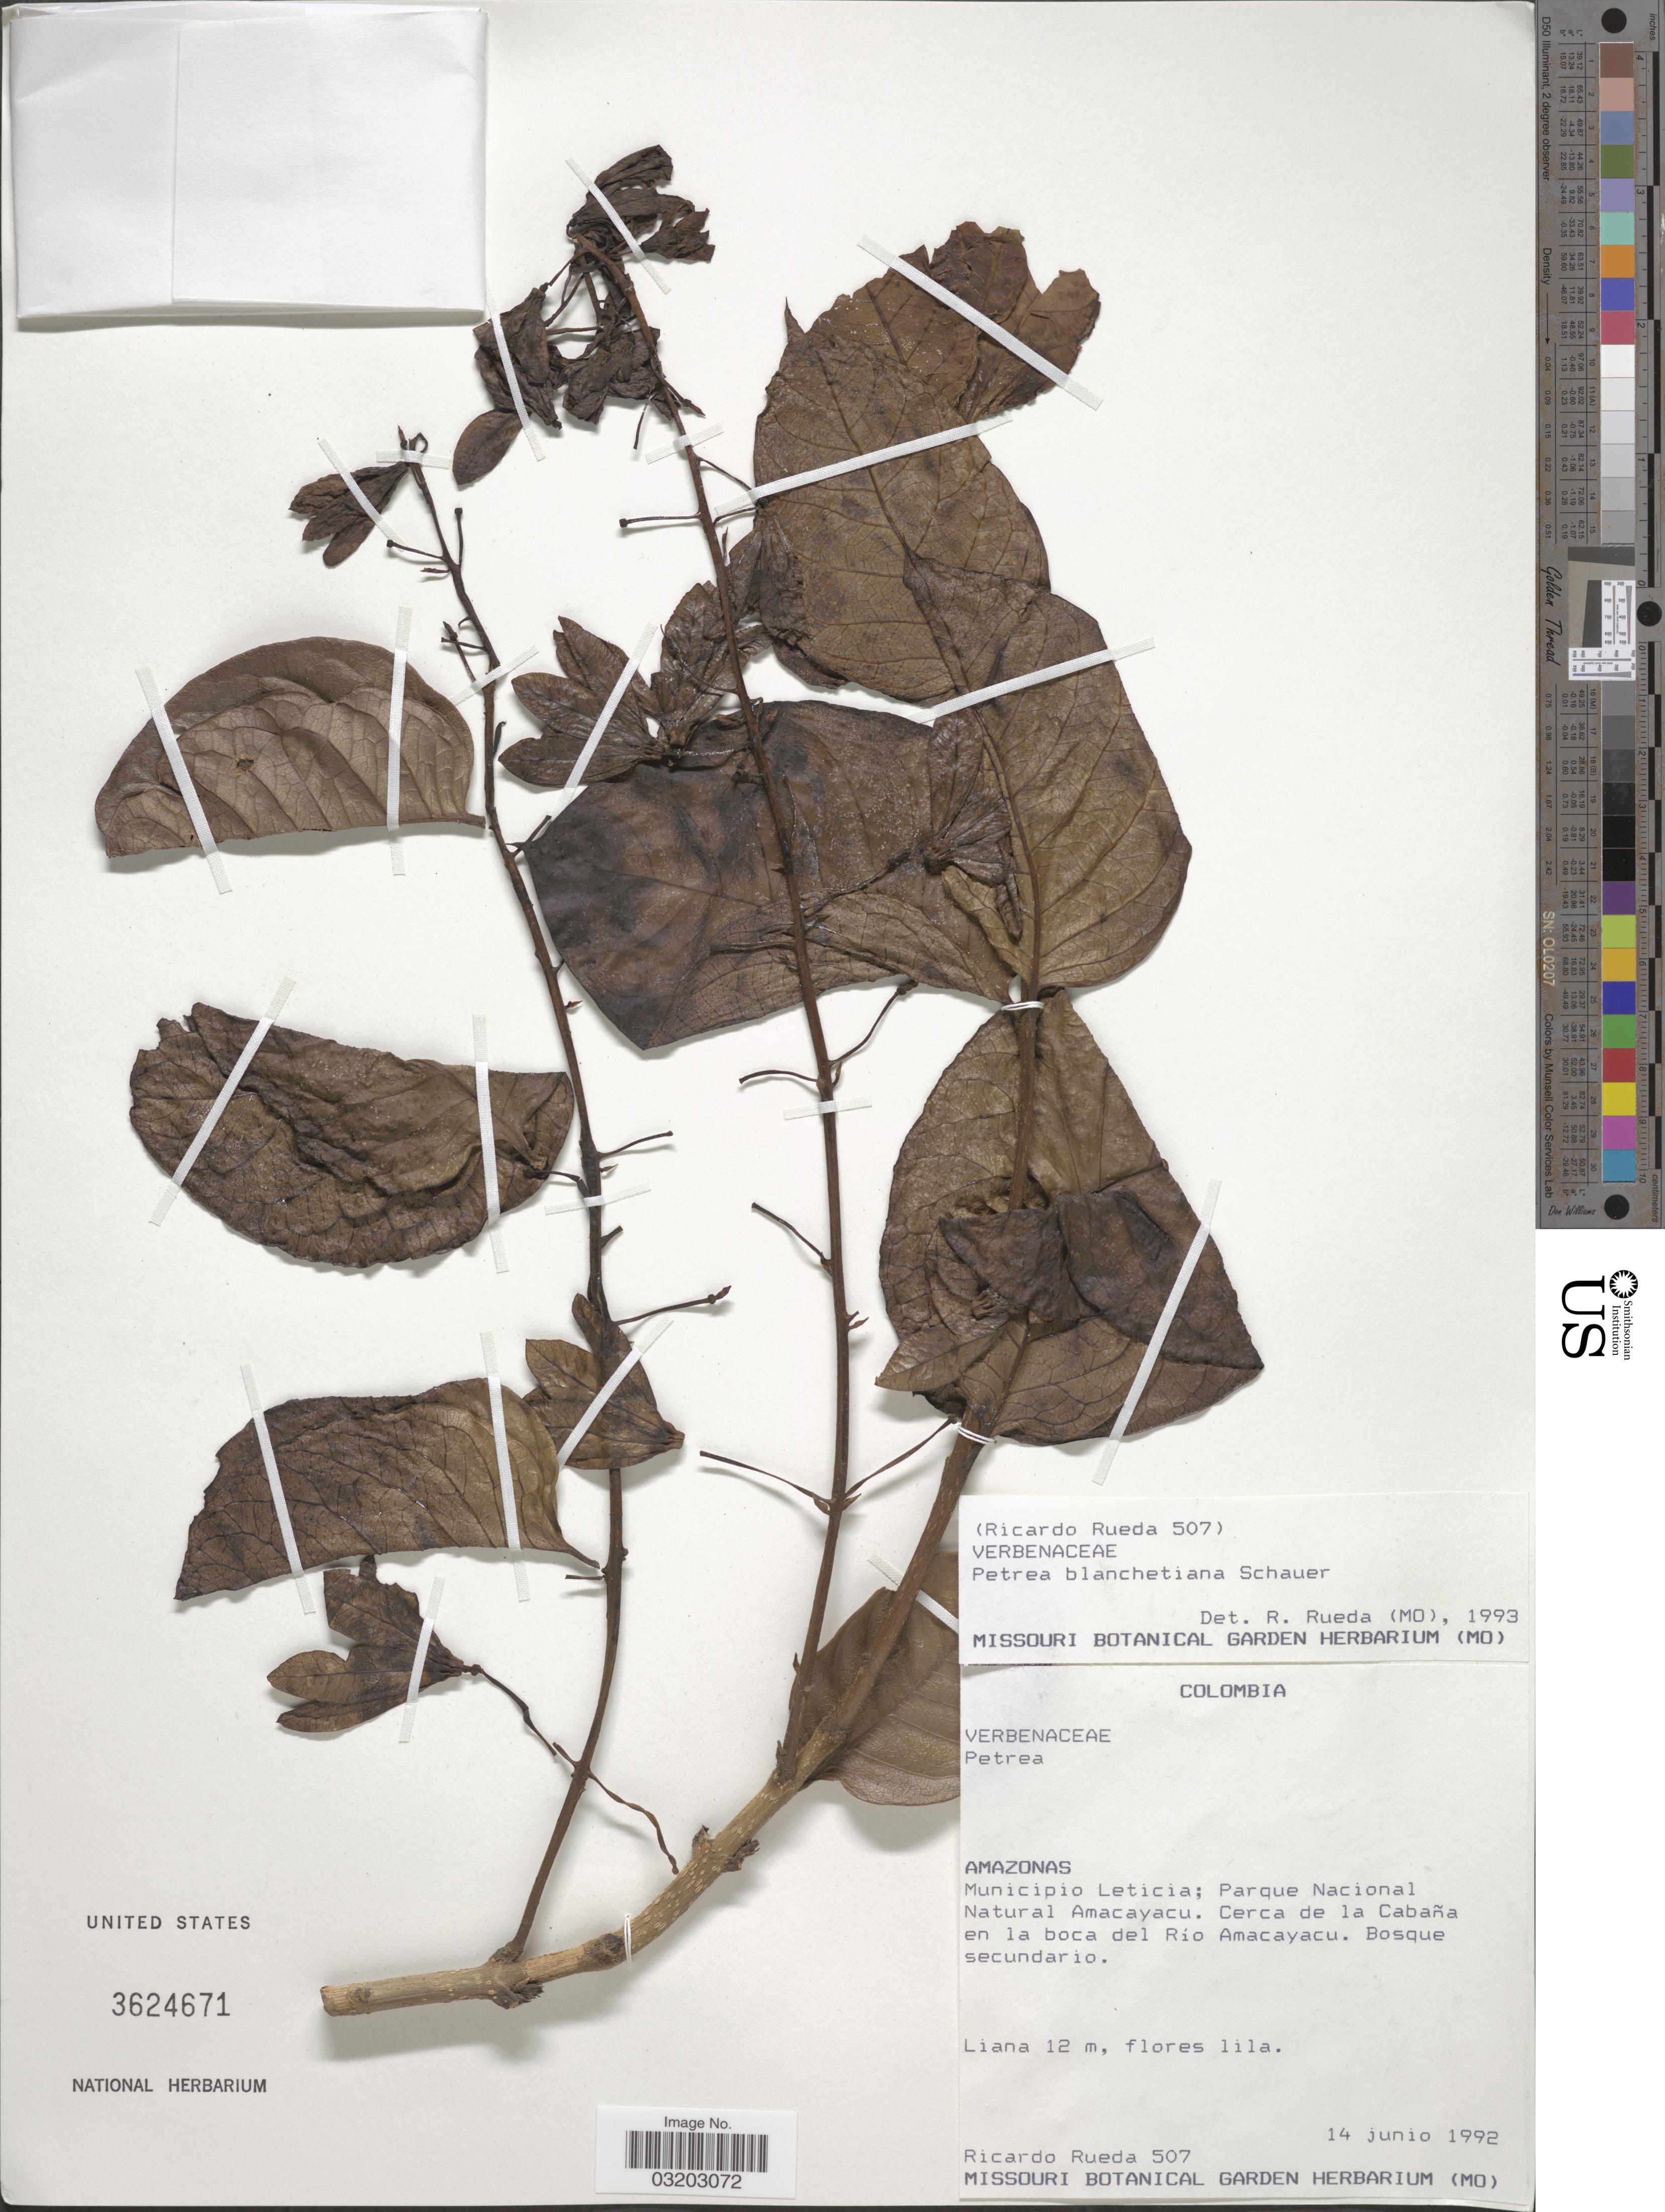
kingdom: Plantae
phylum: Tracheophyta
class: Magnoliopsida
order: Lamiales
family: Verbenaceae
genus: Petrea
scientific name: Petrea blanchetiana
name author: Schauer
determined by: Rueda, R. M.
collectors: R. Rueda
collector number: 507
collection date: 1992-06-14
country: Colombia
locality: Municipio Leticia; Parque Nacional Natural Amacayacu. Cerca de la Cabaña en la boca del Río Amacayacu.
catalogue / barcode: US 3624671